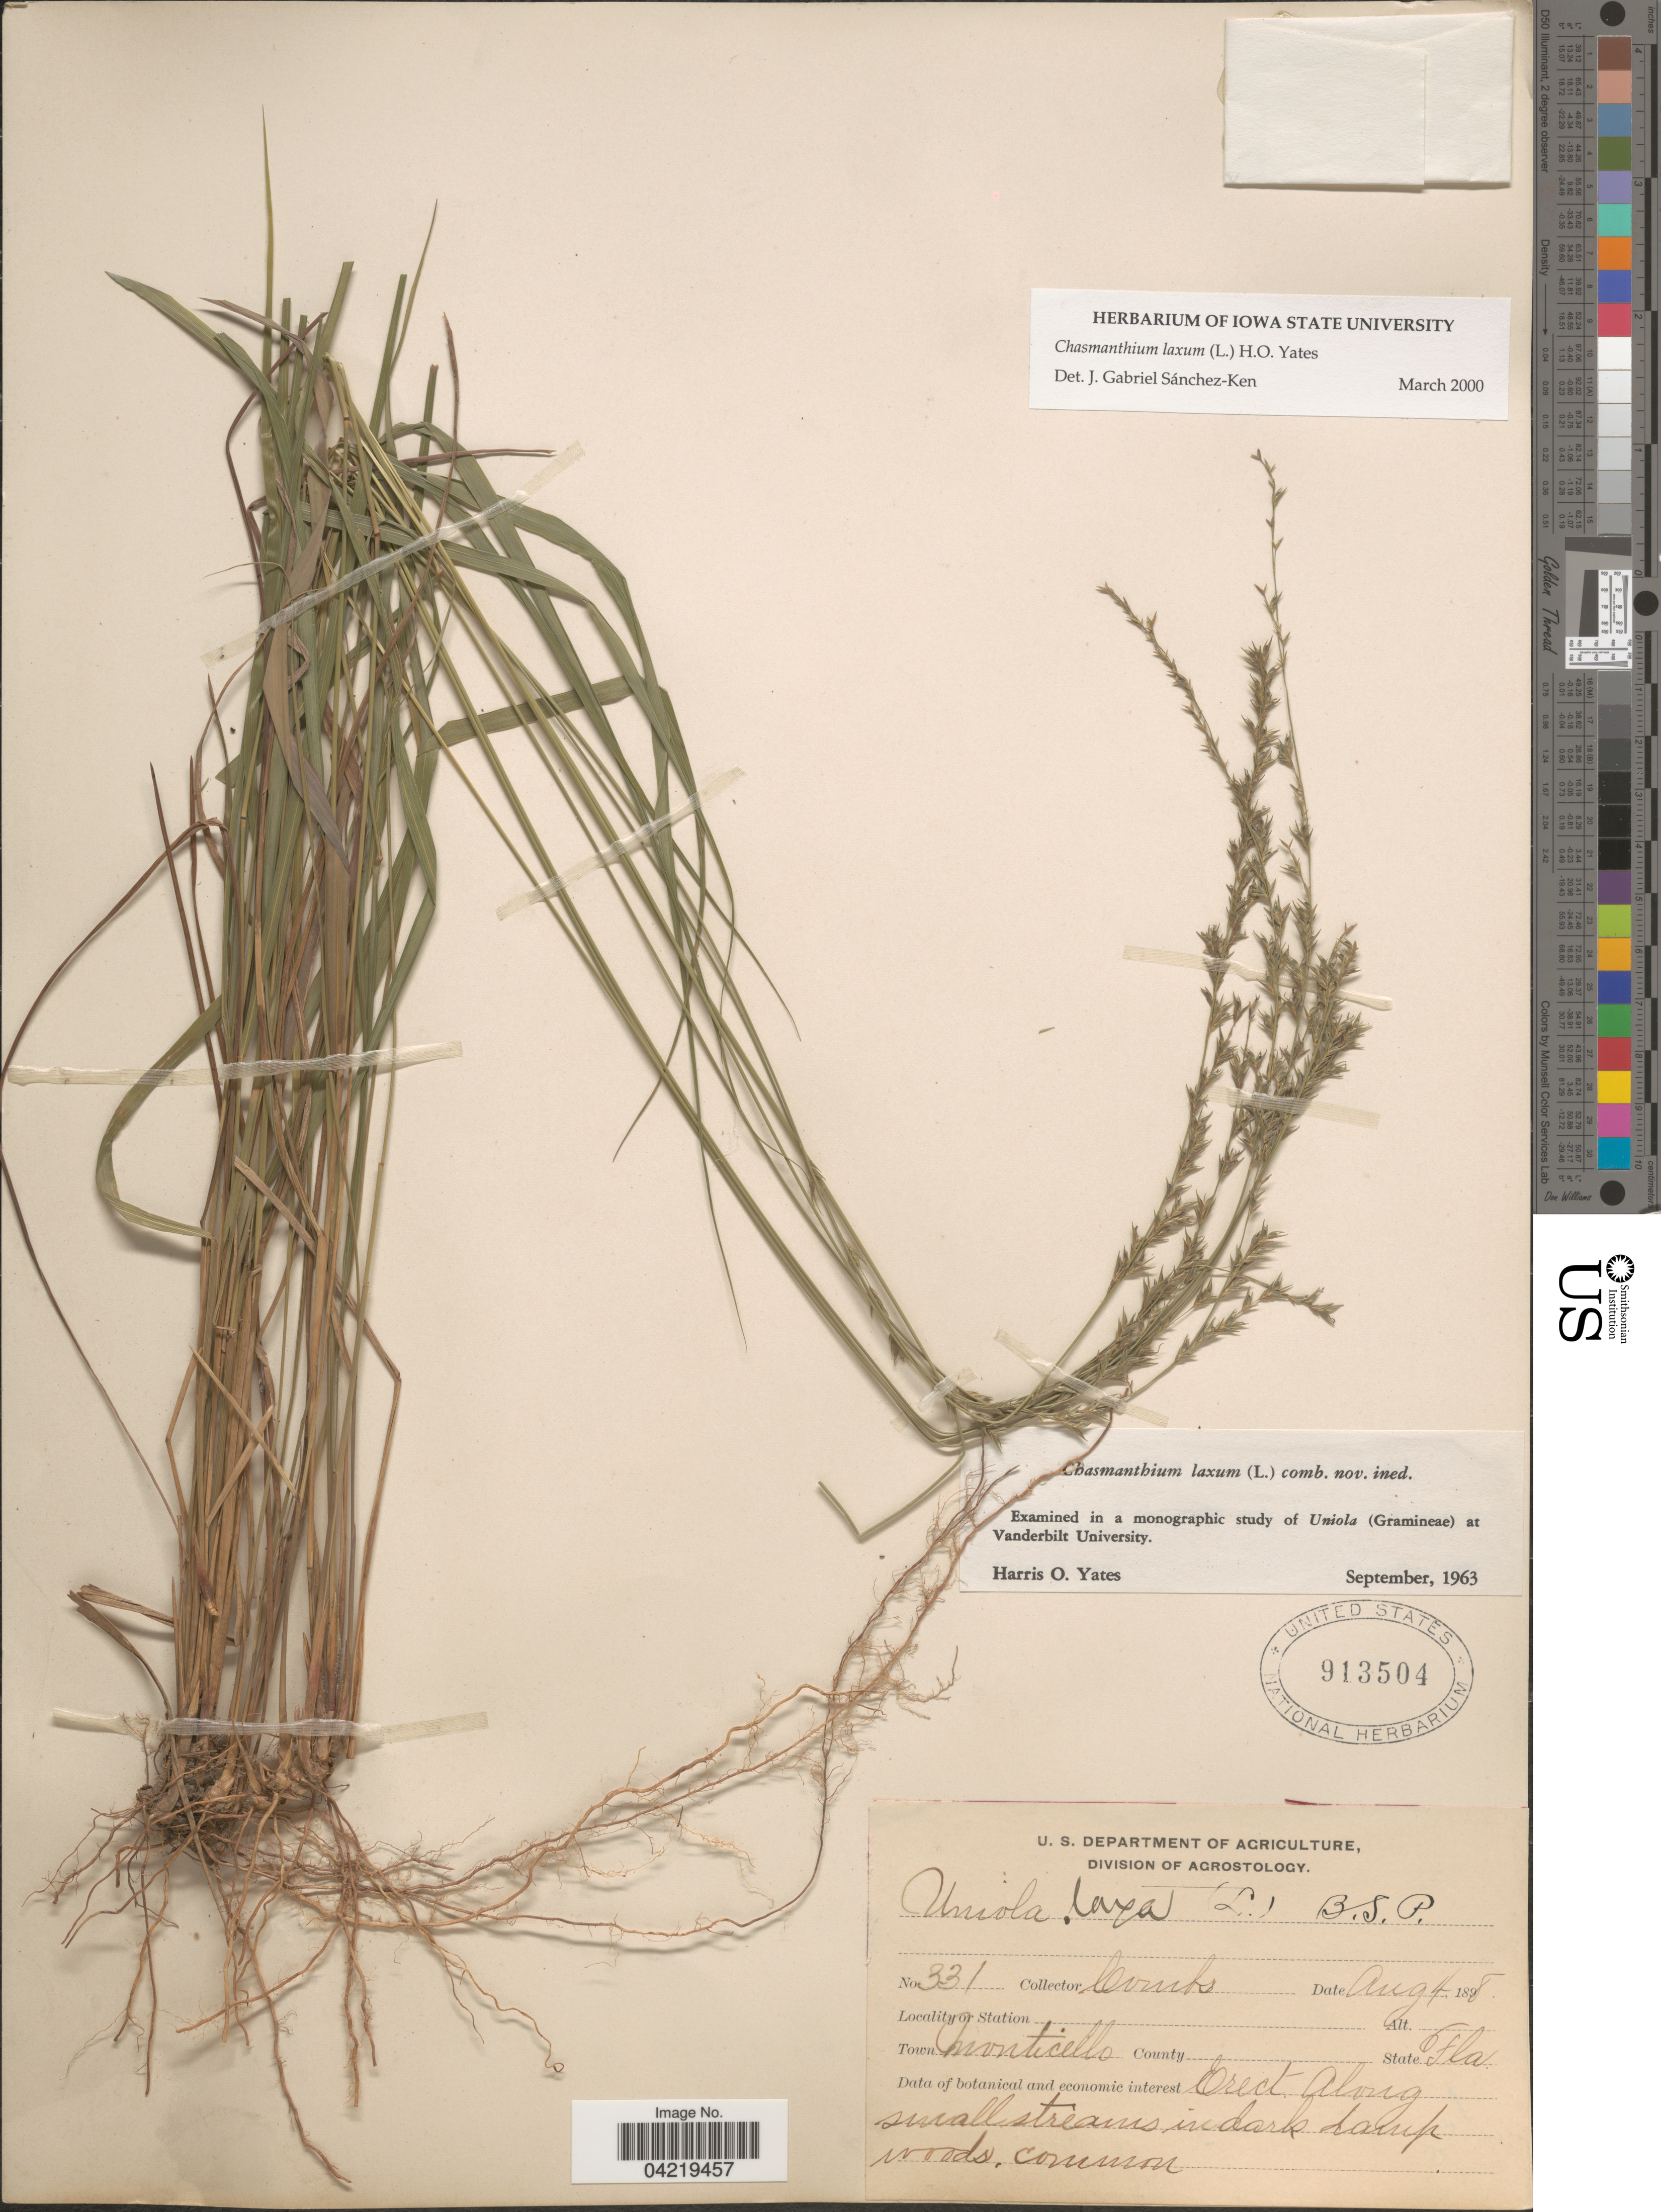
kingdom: Plantae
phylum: Tracheophyta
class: Liliopsida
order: Poales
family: Poaceae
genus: Chasmanthium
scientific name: Chasmanthium laxum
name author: (L.) H.O. Yates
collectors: -. Combs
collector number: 331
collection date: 1898-08-04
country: United States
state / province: Florida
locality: Town Monticello.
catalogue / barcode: US 913504